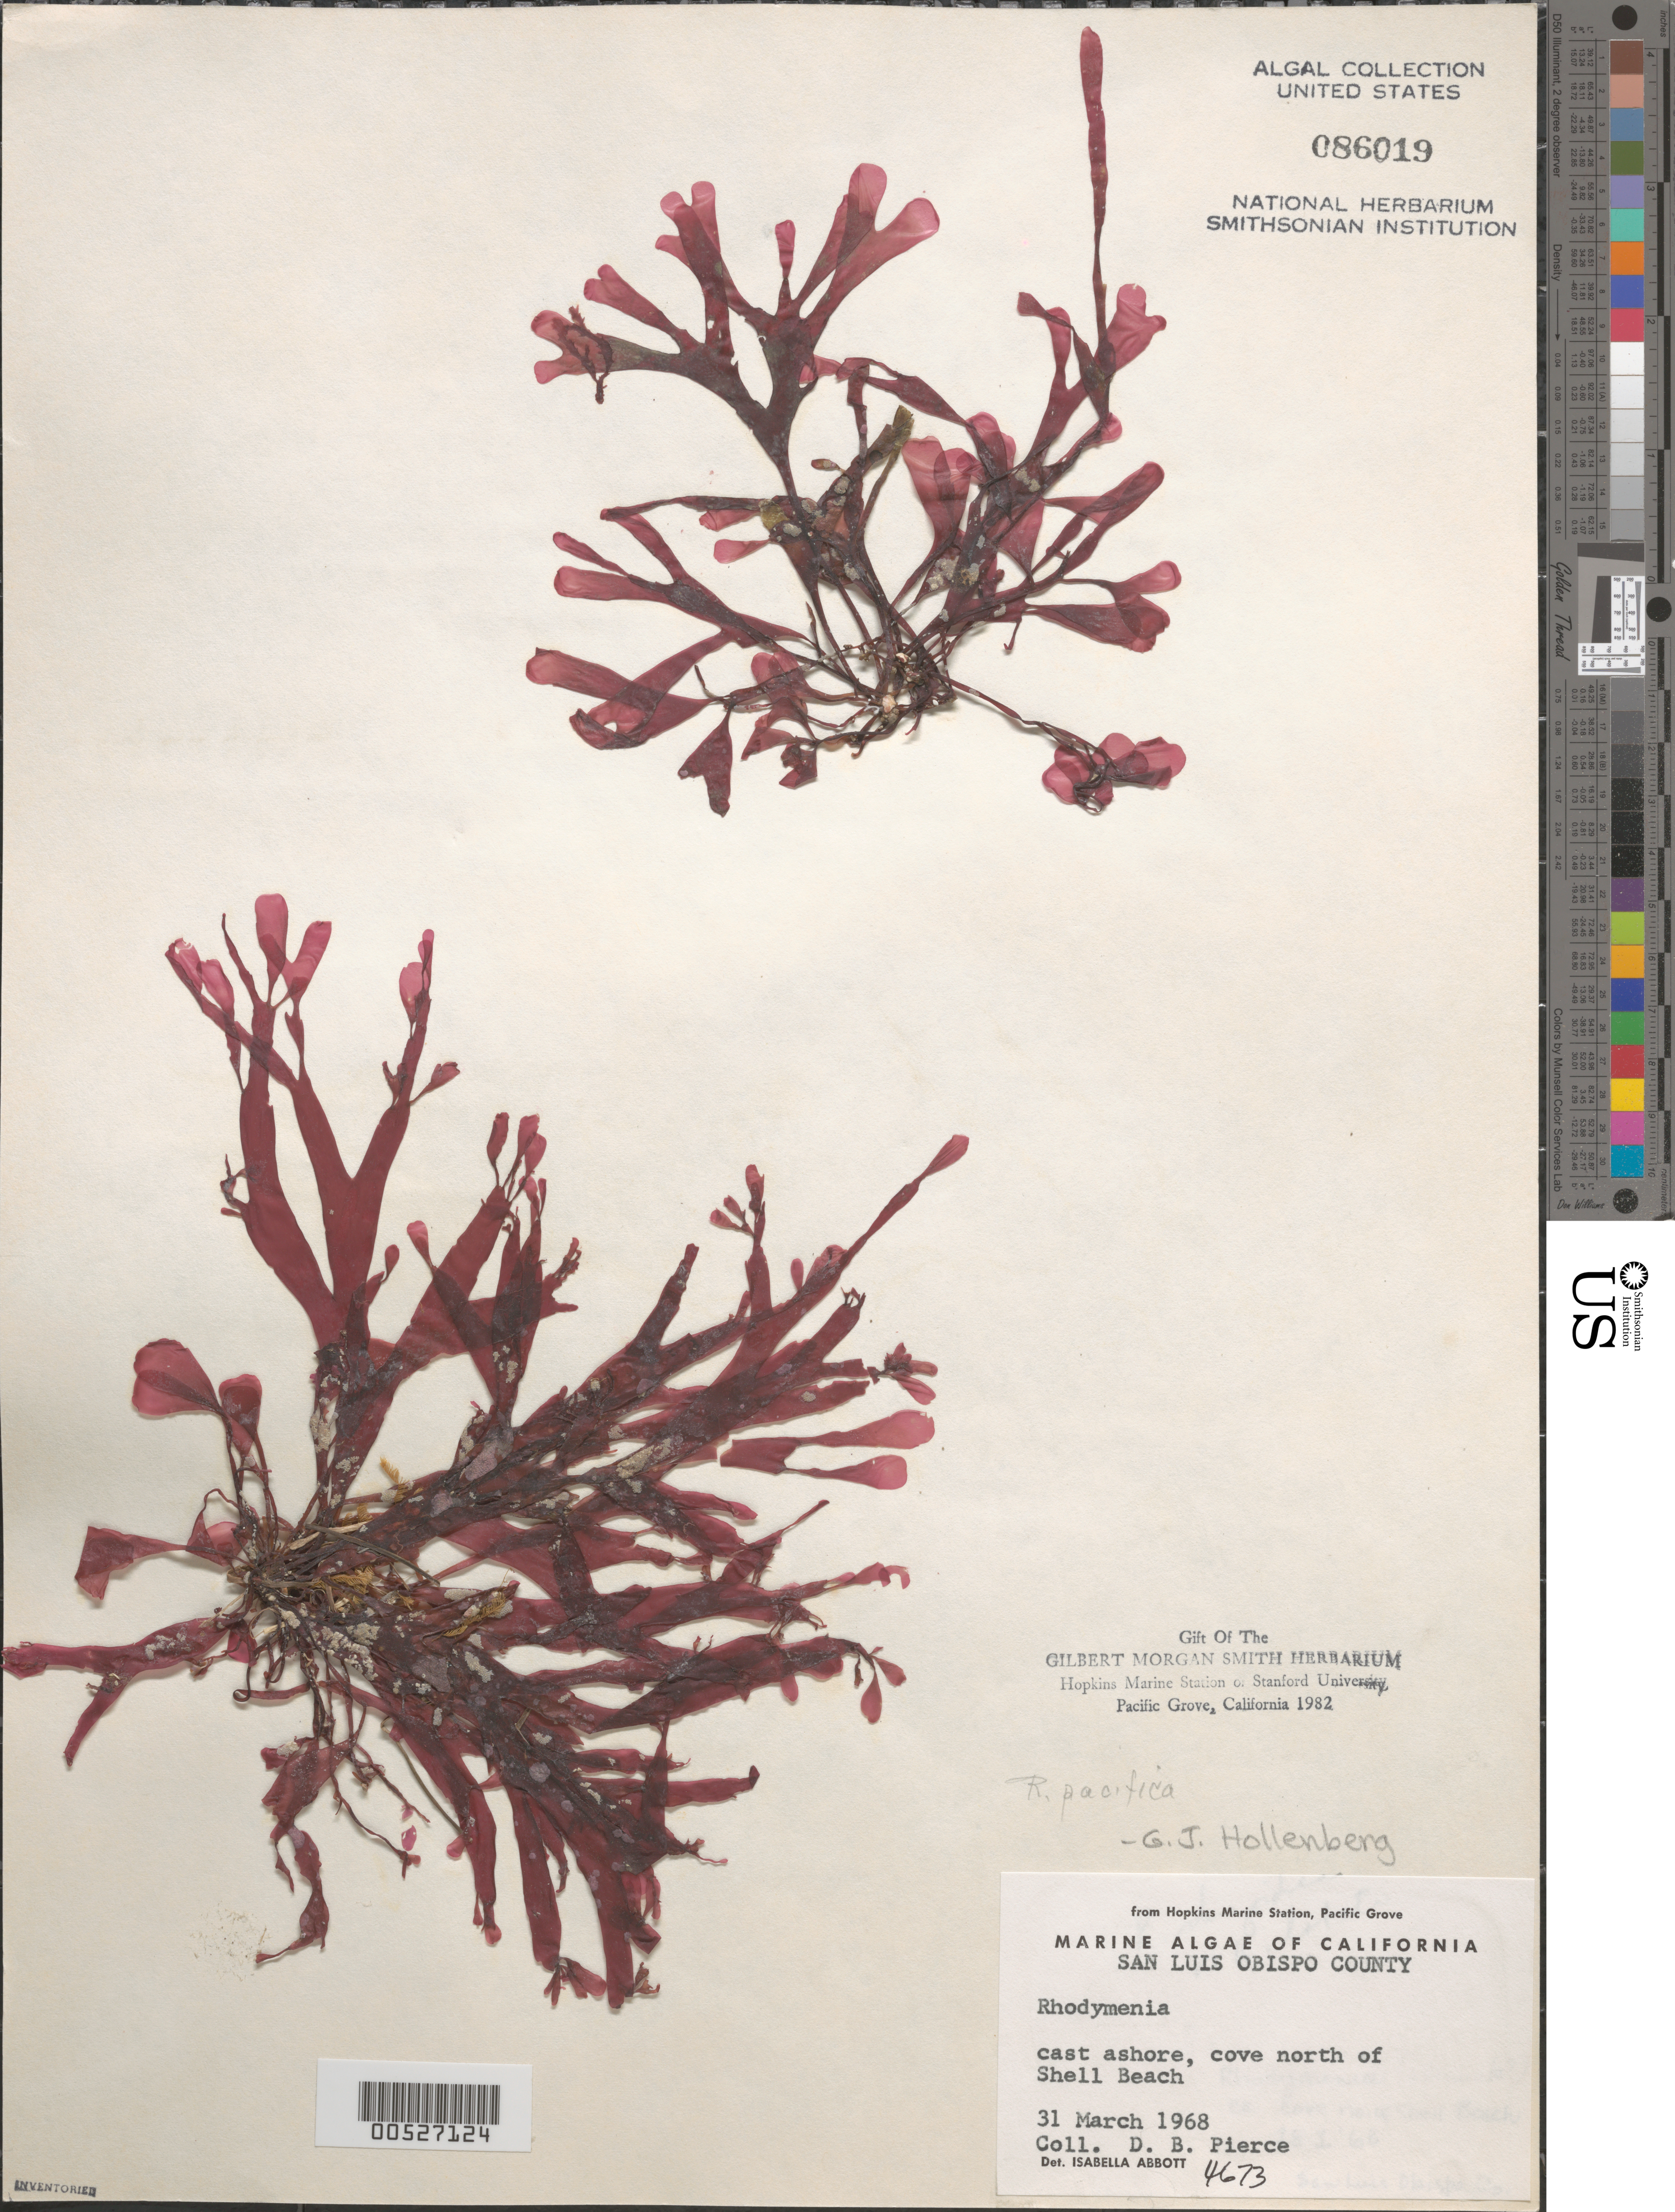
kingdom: Plantae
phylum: Rhodophyta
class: Florideophyceae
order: Rhodymeniales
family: Rhodymeniaceae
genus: Rhodymenia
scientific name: Rhodymenia pacifica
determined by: Hollenberg, George J.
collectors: D. Pierce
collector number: IAA 4673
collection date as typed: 31 Mar 1968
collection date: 1968-03-31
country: United States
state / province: California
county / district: San Luis Obispo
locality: Cove north of Shell Beach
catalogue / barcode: US 86019